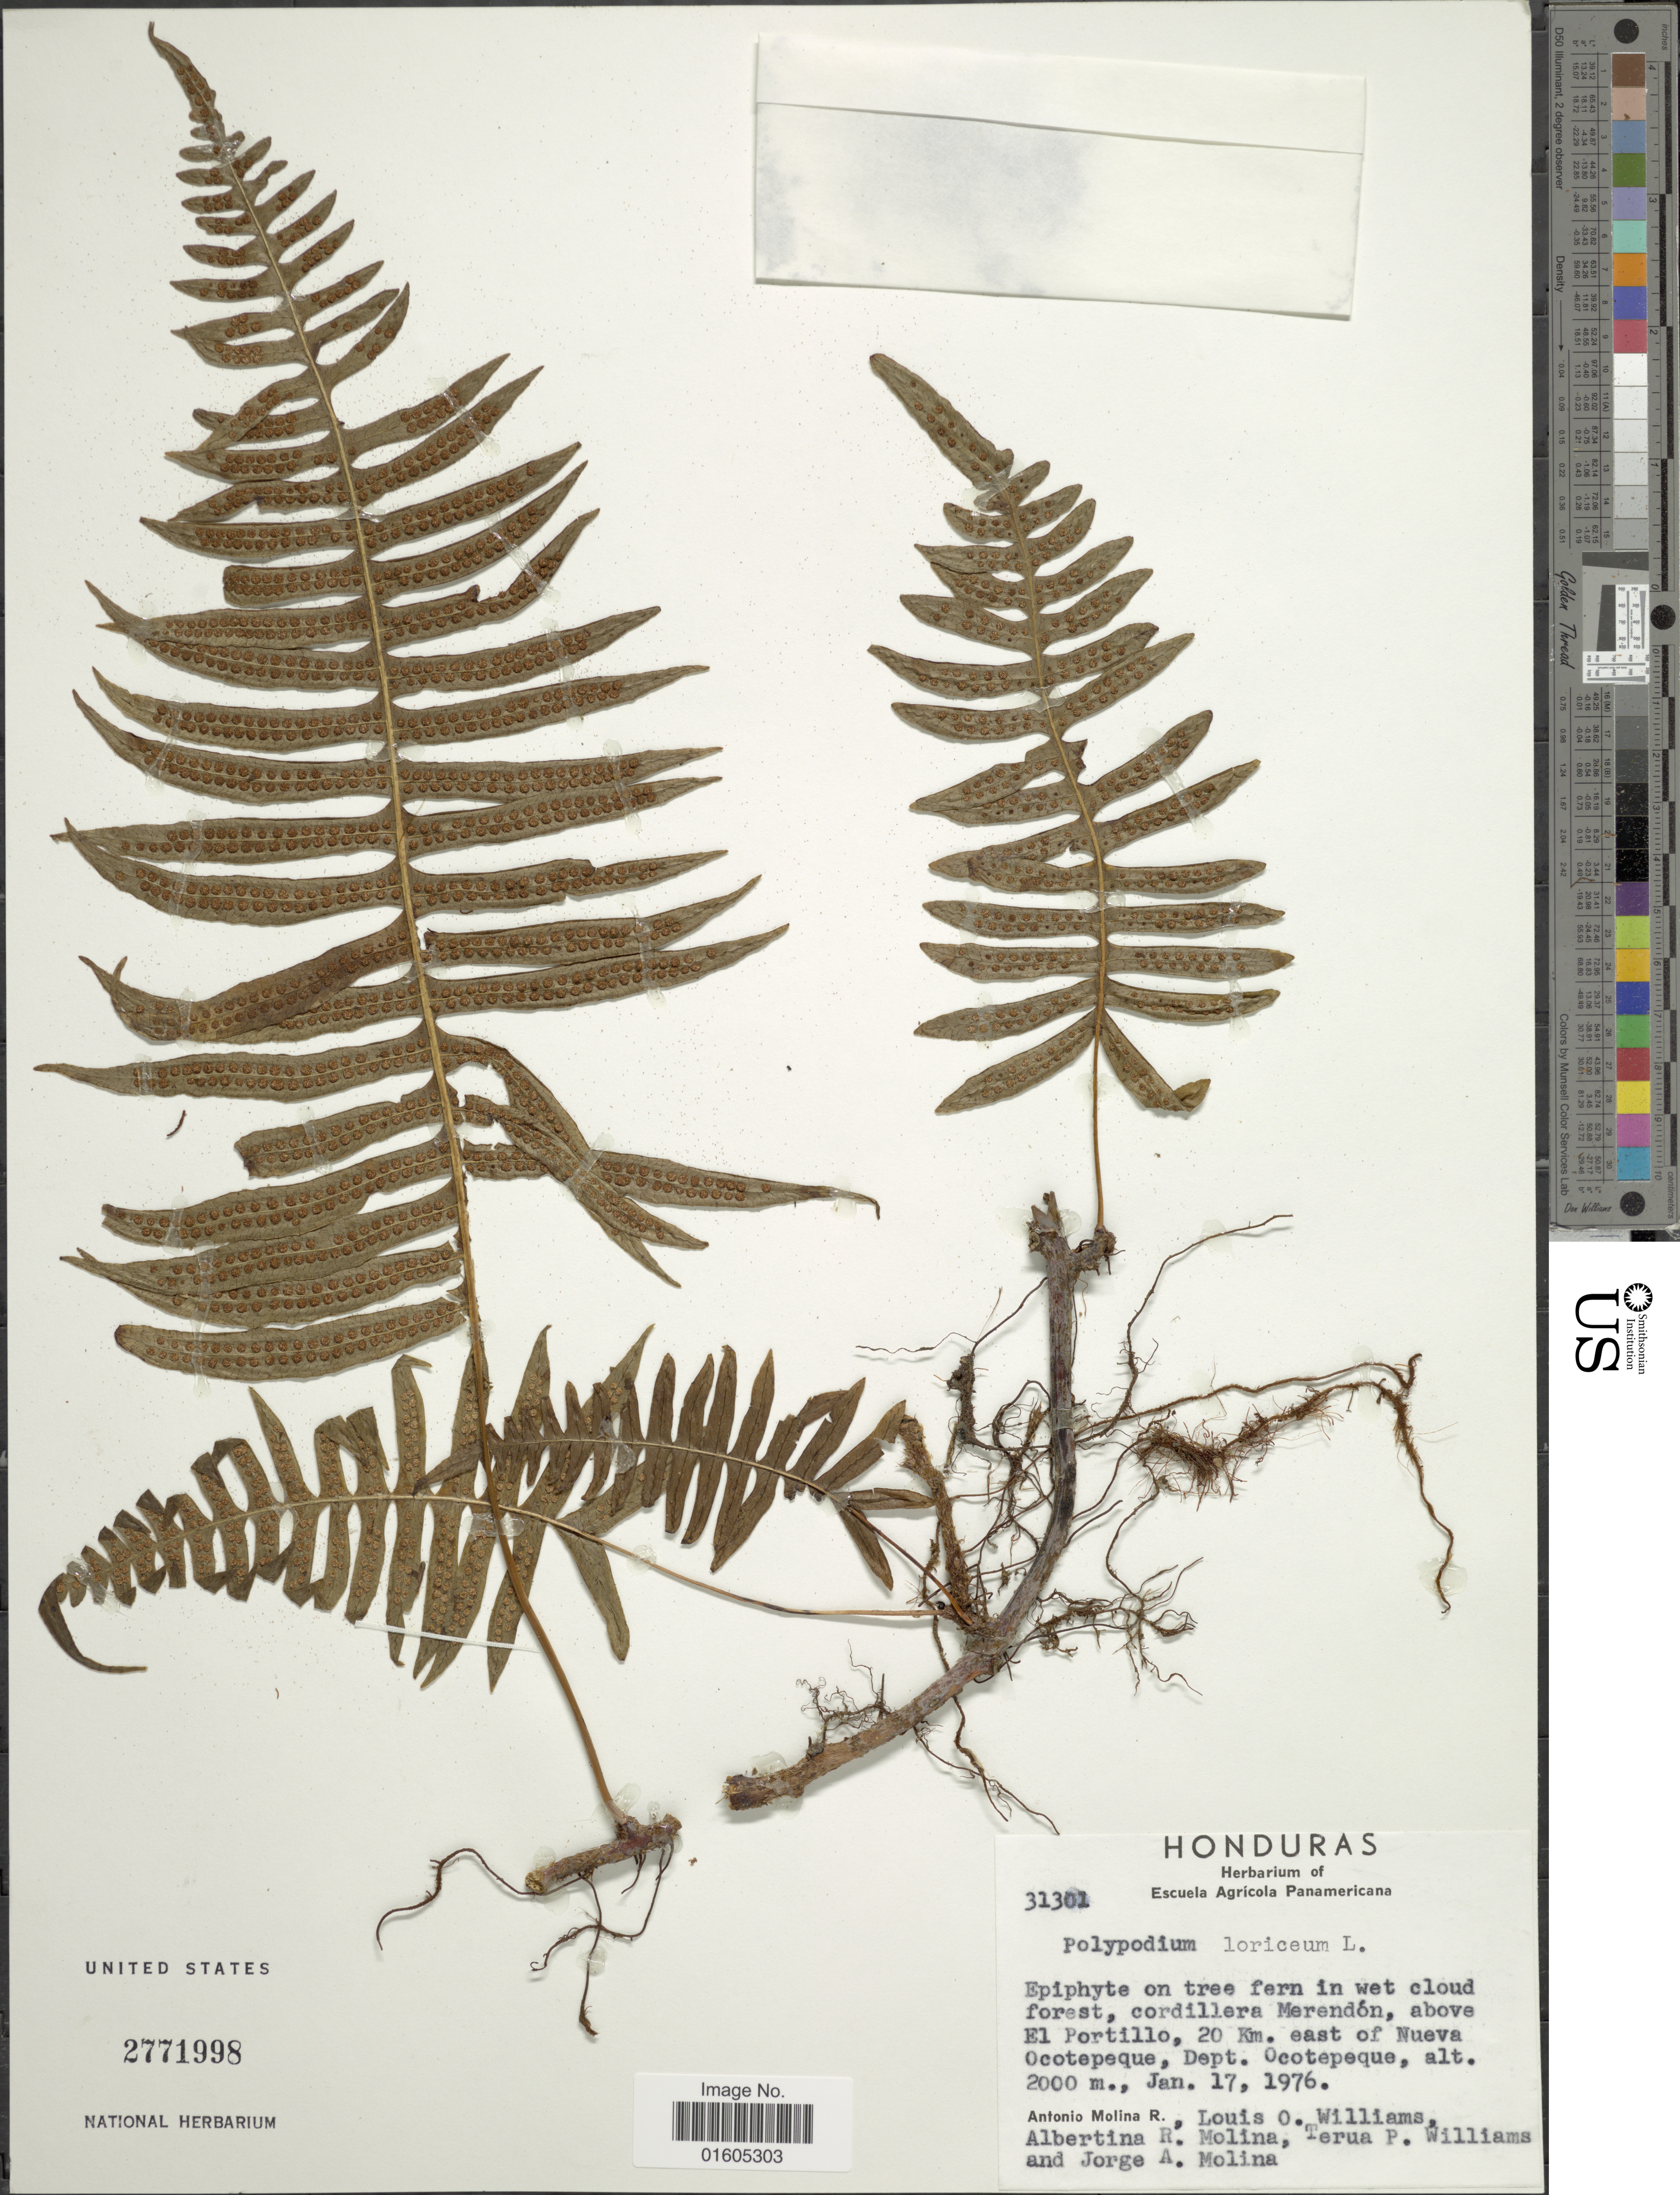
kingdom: Plantae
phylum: Tracheophyta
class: Polypodiopsida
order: Polypodiales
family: Polypodiaceae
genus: Serpocaulon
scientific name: Serpocaulon loriceum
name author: (L.) A.R. Sm.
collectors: A. Molina R., L. O. Williams, A. R. Molina, T. P. Williams & J. A. Molina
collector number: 31301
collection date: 1976-01-17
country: Honduras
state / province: Ocotepeque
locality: Cordillera Merendón, above El Portillo, 20 Km. east of Nueva Ocotepeque, Dept. Ocotepeque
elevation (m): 2000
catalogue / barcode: US 2771998